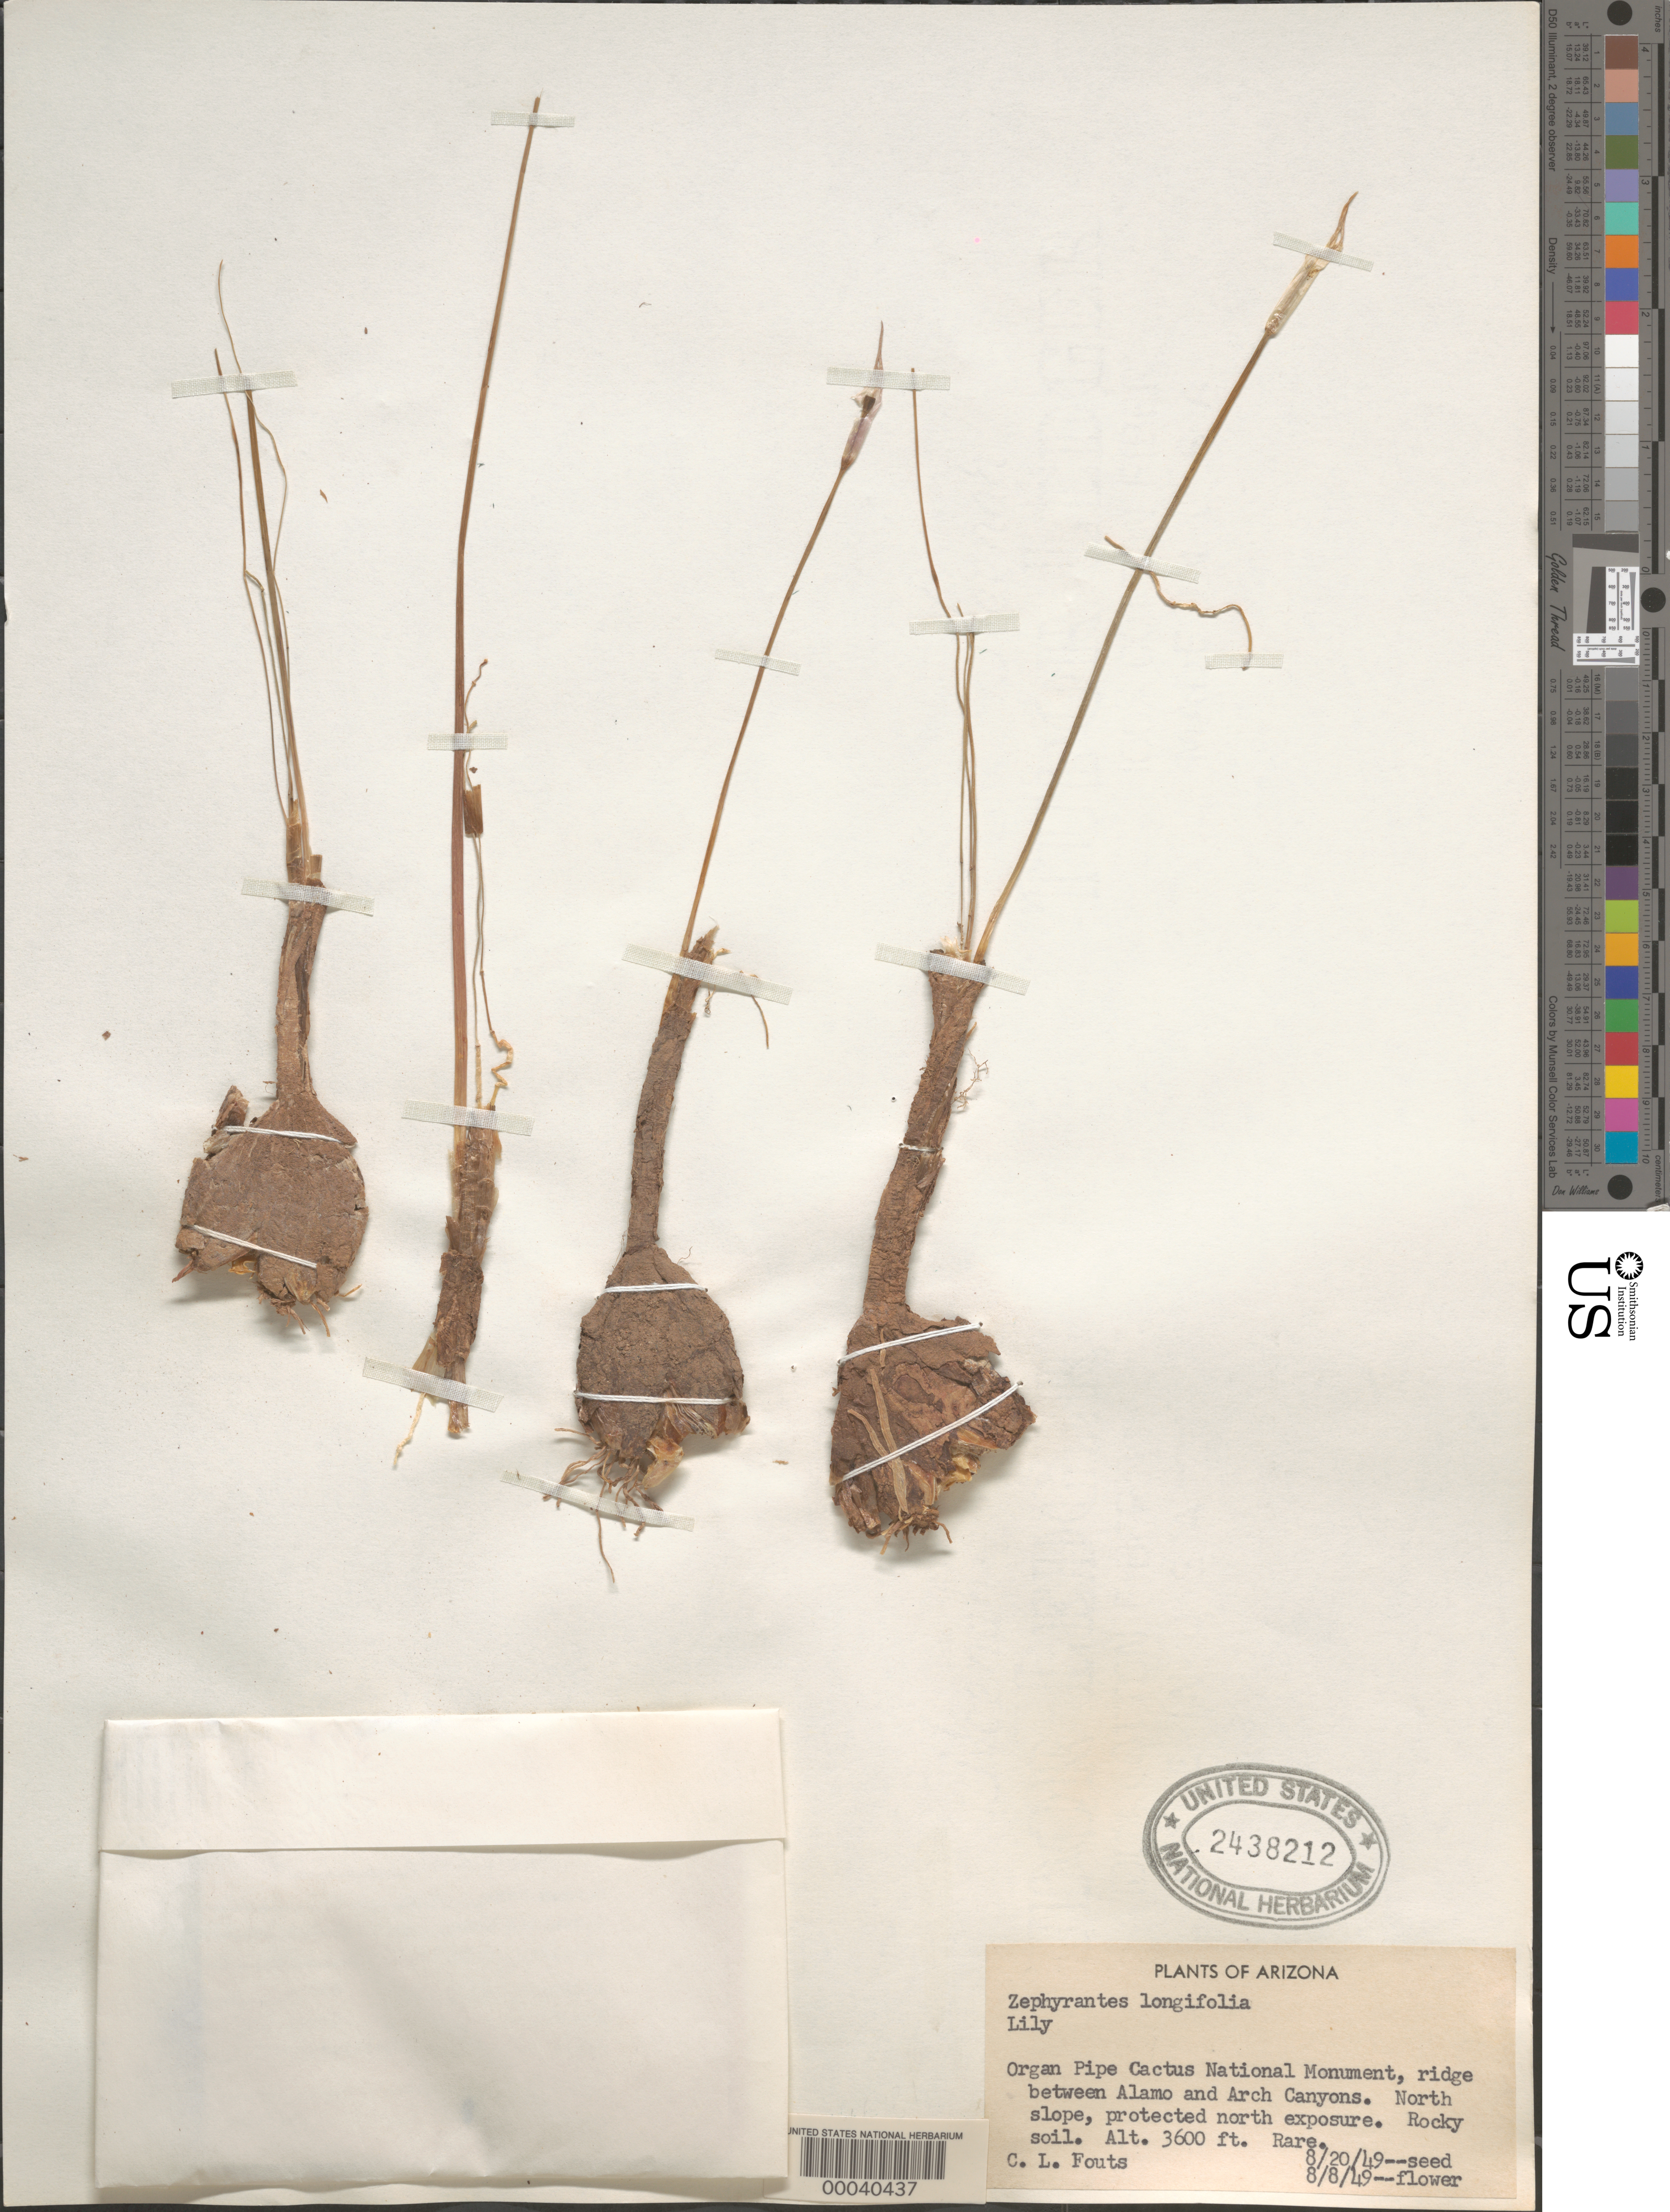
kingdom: Plantae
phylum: Tracheophyta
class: Liliopsida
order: Asparagales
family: Amaryllidaceae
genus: Zephyranthes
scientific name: Zephyranthes longifolia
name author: Hemsl.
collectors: C. Fouts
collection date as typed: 20 Aug 1949 and 08 Aug 1949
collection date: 1949-08-08,1949-08-20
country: United States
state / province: Arizona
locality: Organ pipe cactus national monument, ridge between alamo and arch canyons.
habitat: North slope, protected from northern exposure. rocky soil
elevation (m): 1097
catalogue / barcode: US 2438212